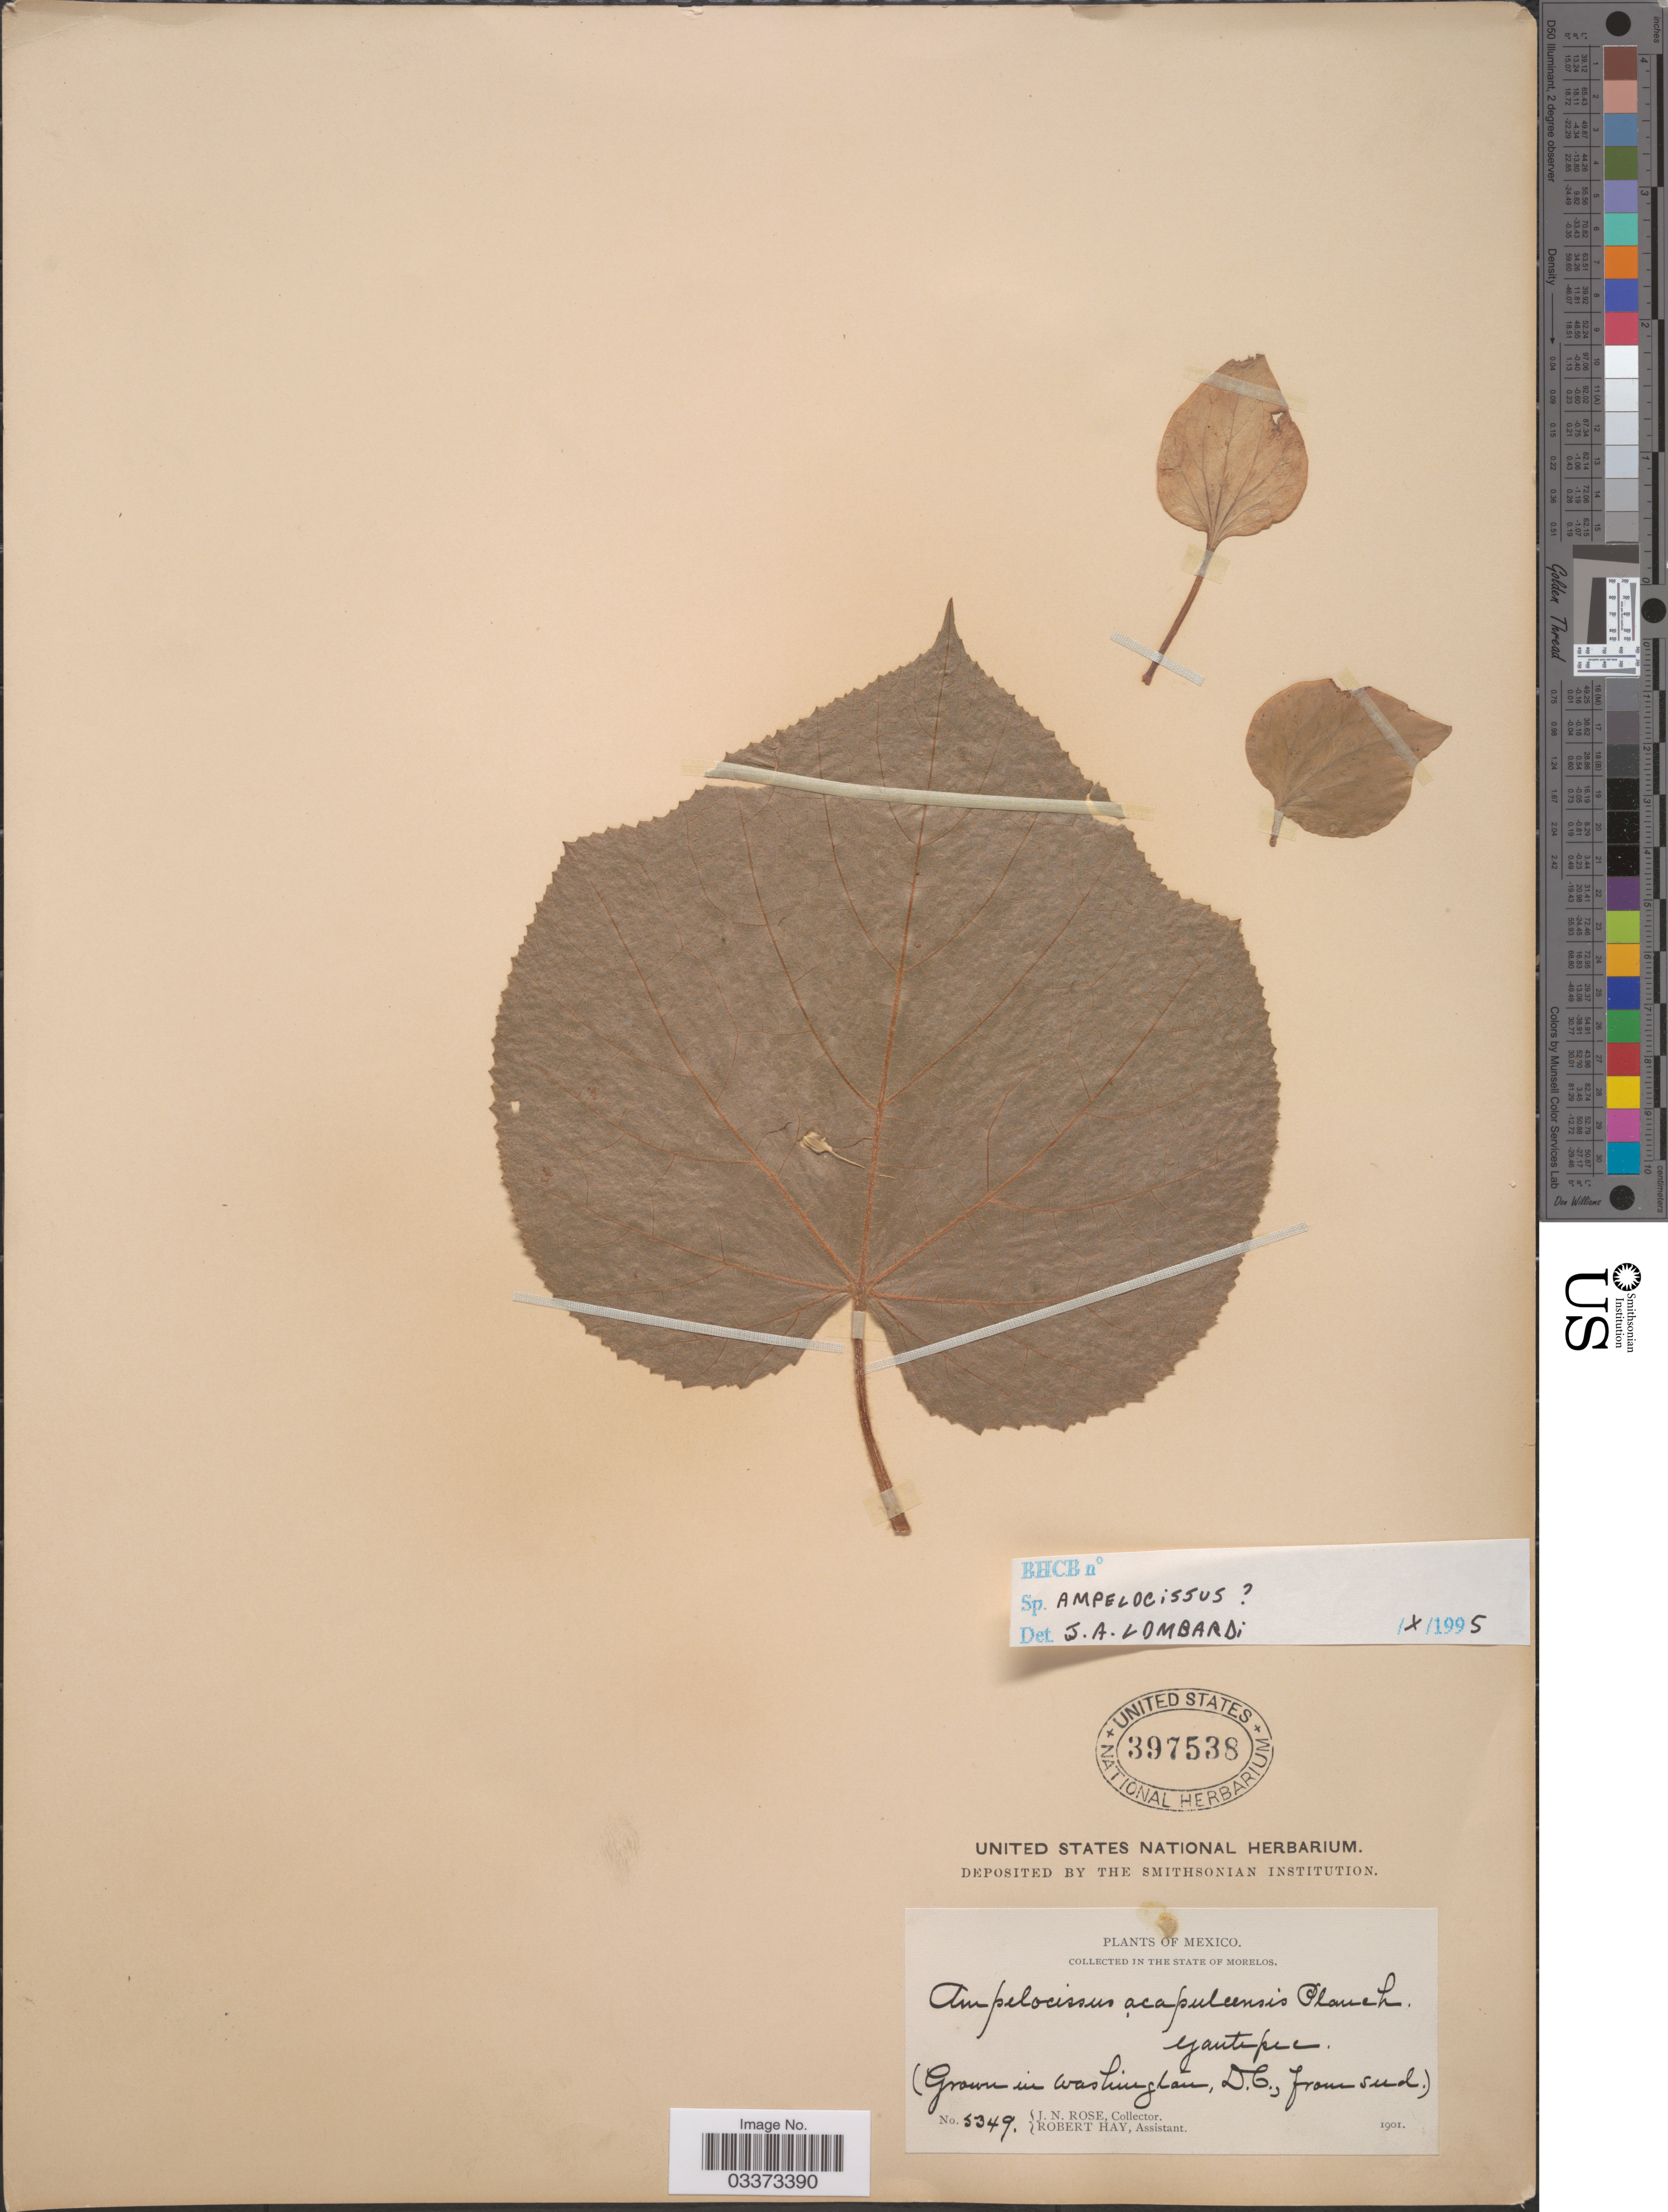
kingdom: Plantae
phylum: Tracheophyta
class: Magnoliopsida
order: Vitales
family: Vitaceae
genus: Ampelocissus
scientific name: Ampelocissus sp.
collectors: J. N. Rose & R. H. Hay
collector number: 5349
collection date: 1901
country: United States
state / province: District of Columbia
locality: Washington D.C.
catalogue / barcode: US 397538